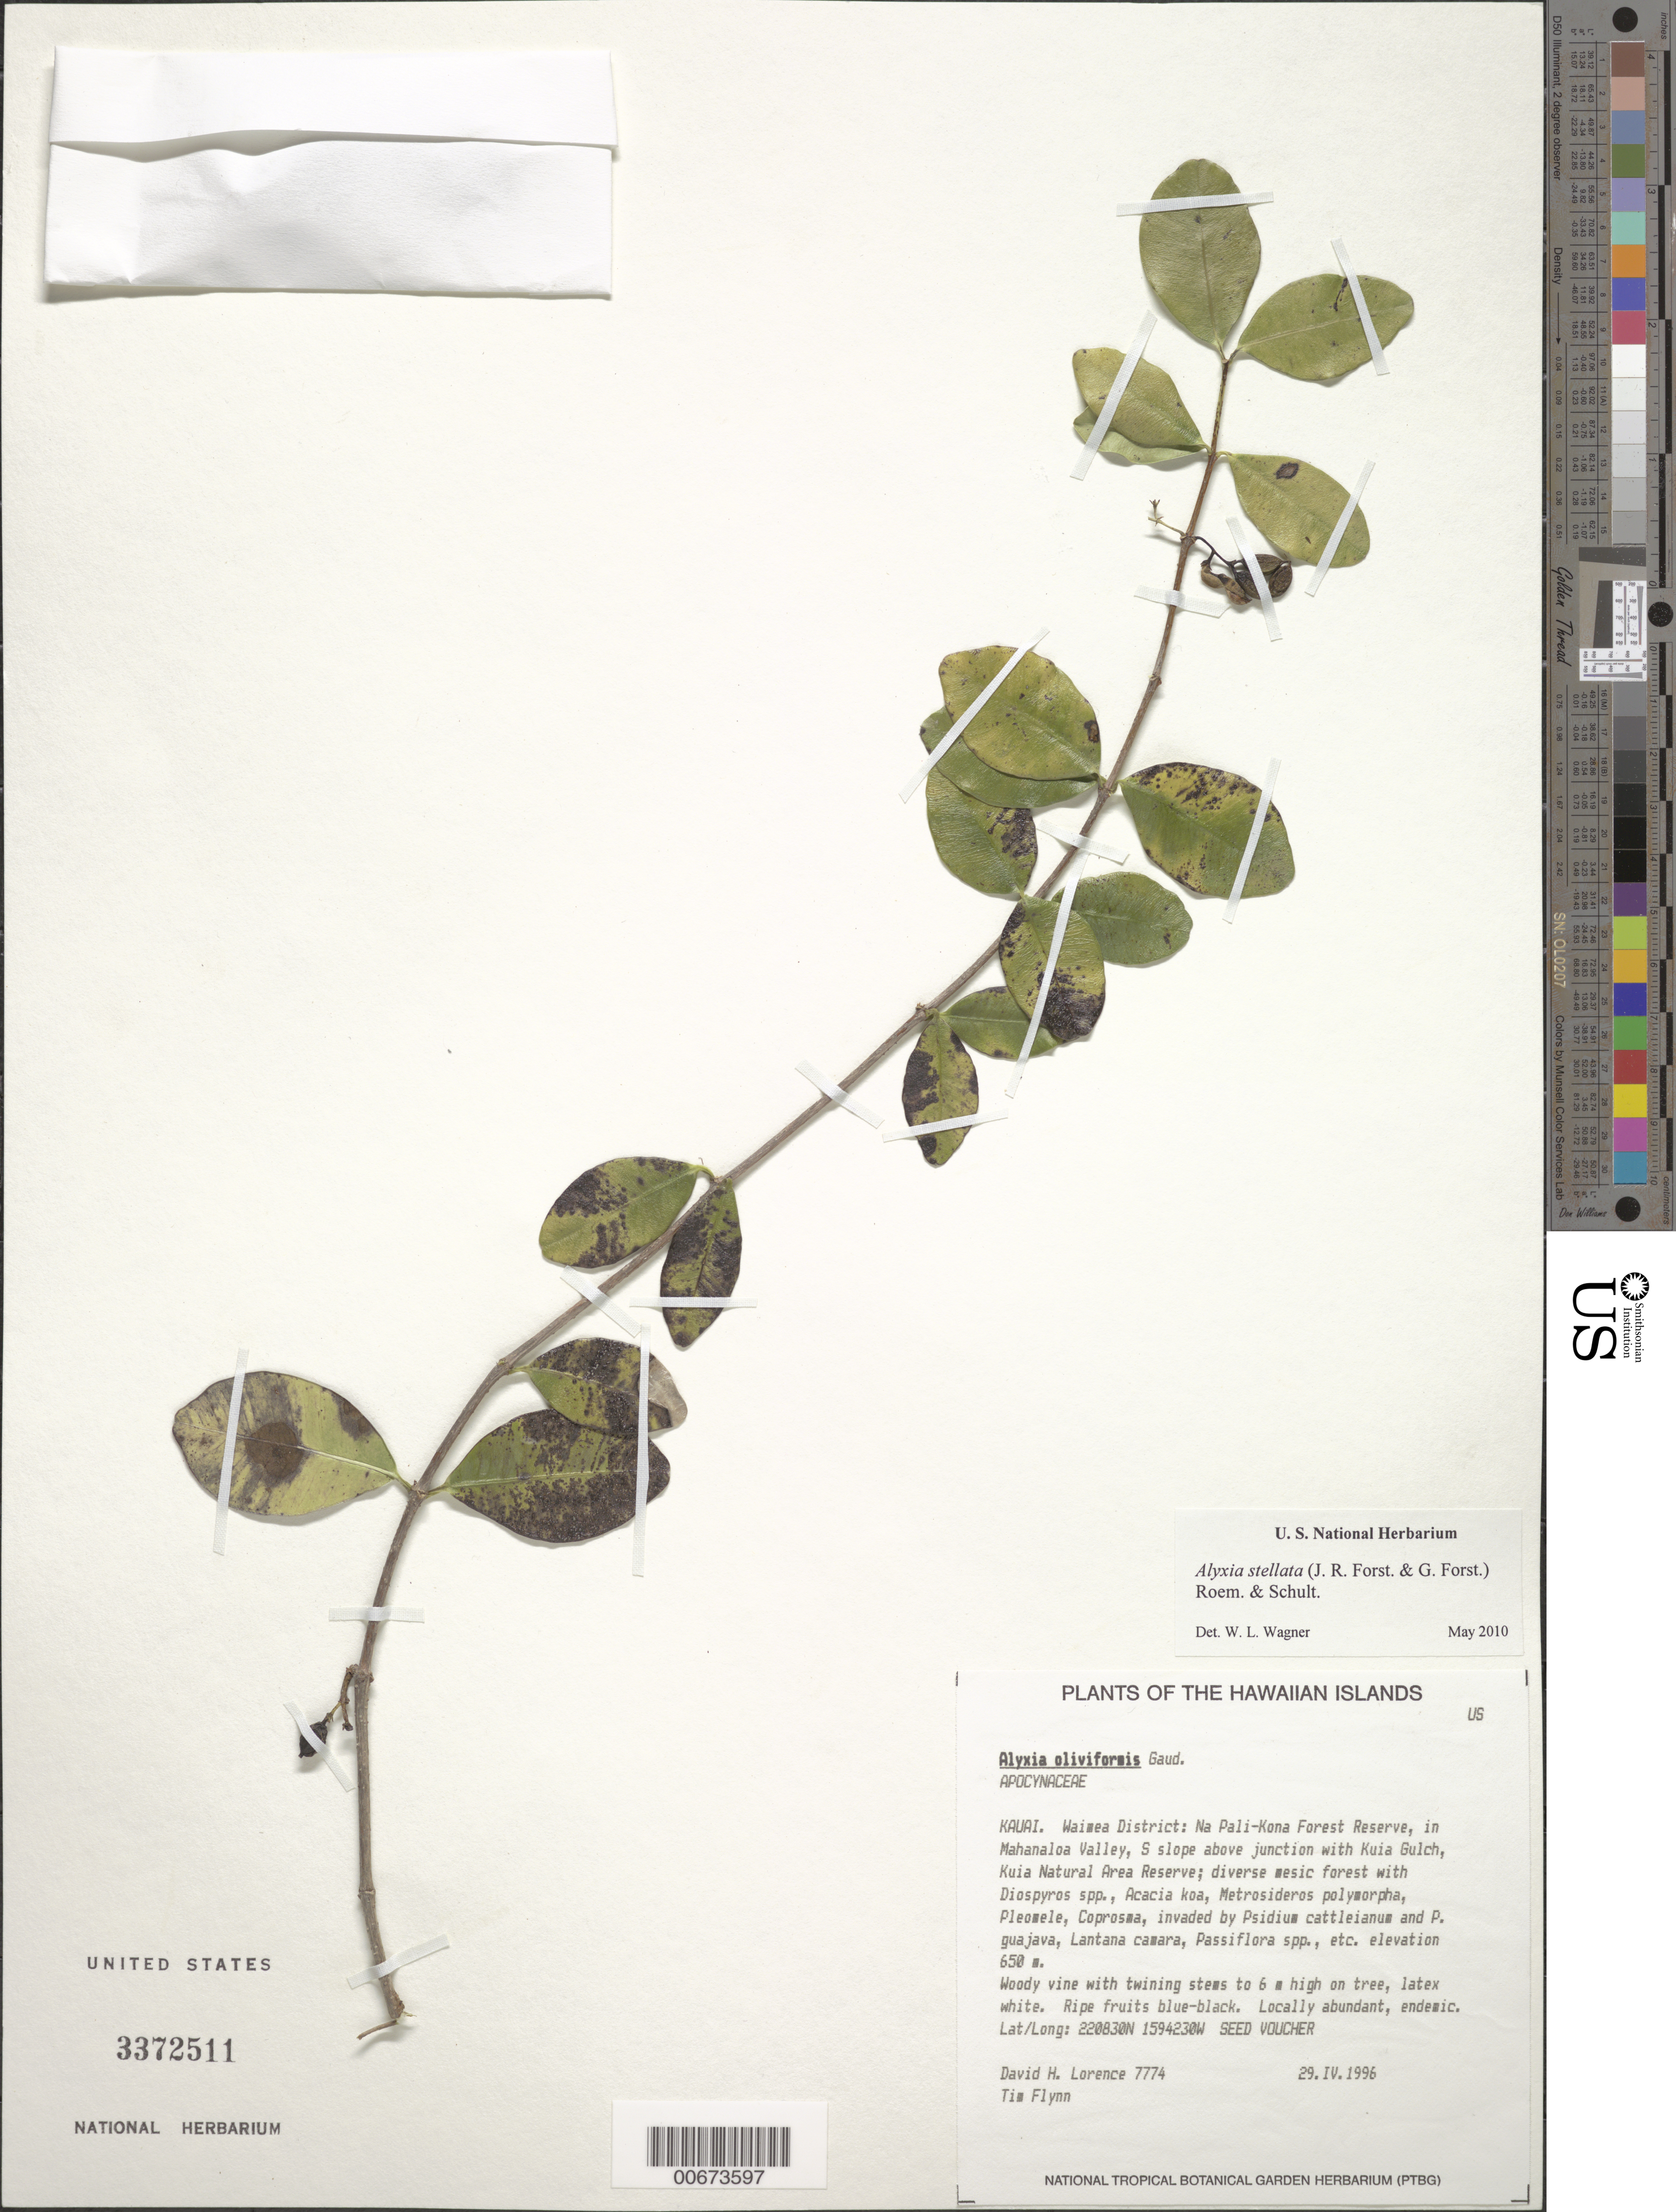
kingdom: Plantae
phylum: Tracheophyta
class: Magnoliopsida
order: Gentianales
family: Apocynaceae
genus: Alyxia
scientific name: Alyxia stellata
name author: (J.R. Forst. & G. Forst.) Roem. & Schult.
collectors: D. Lorence & T. W. Flynn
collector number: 7774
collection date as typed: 29 Apr 1996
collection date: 1996-04-29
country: United States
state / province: Hawaii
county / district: Kauai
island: Kaua'i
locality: Waimea District, Na Pali-Kona Forest Reserve, in Mahanaloa Valley, S slope above junction with Kuia Gulch, Kuia Natural Area Res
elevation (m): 650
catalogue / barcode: US 3372511